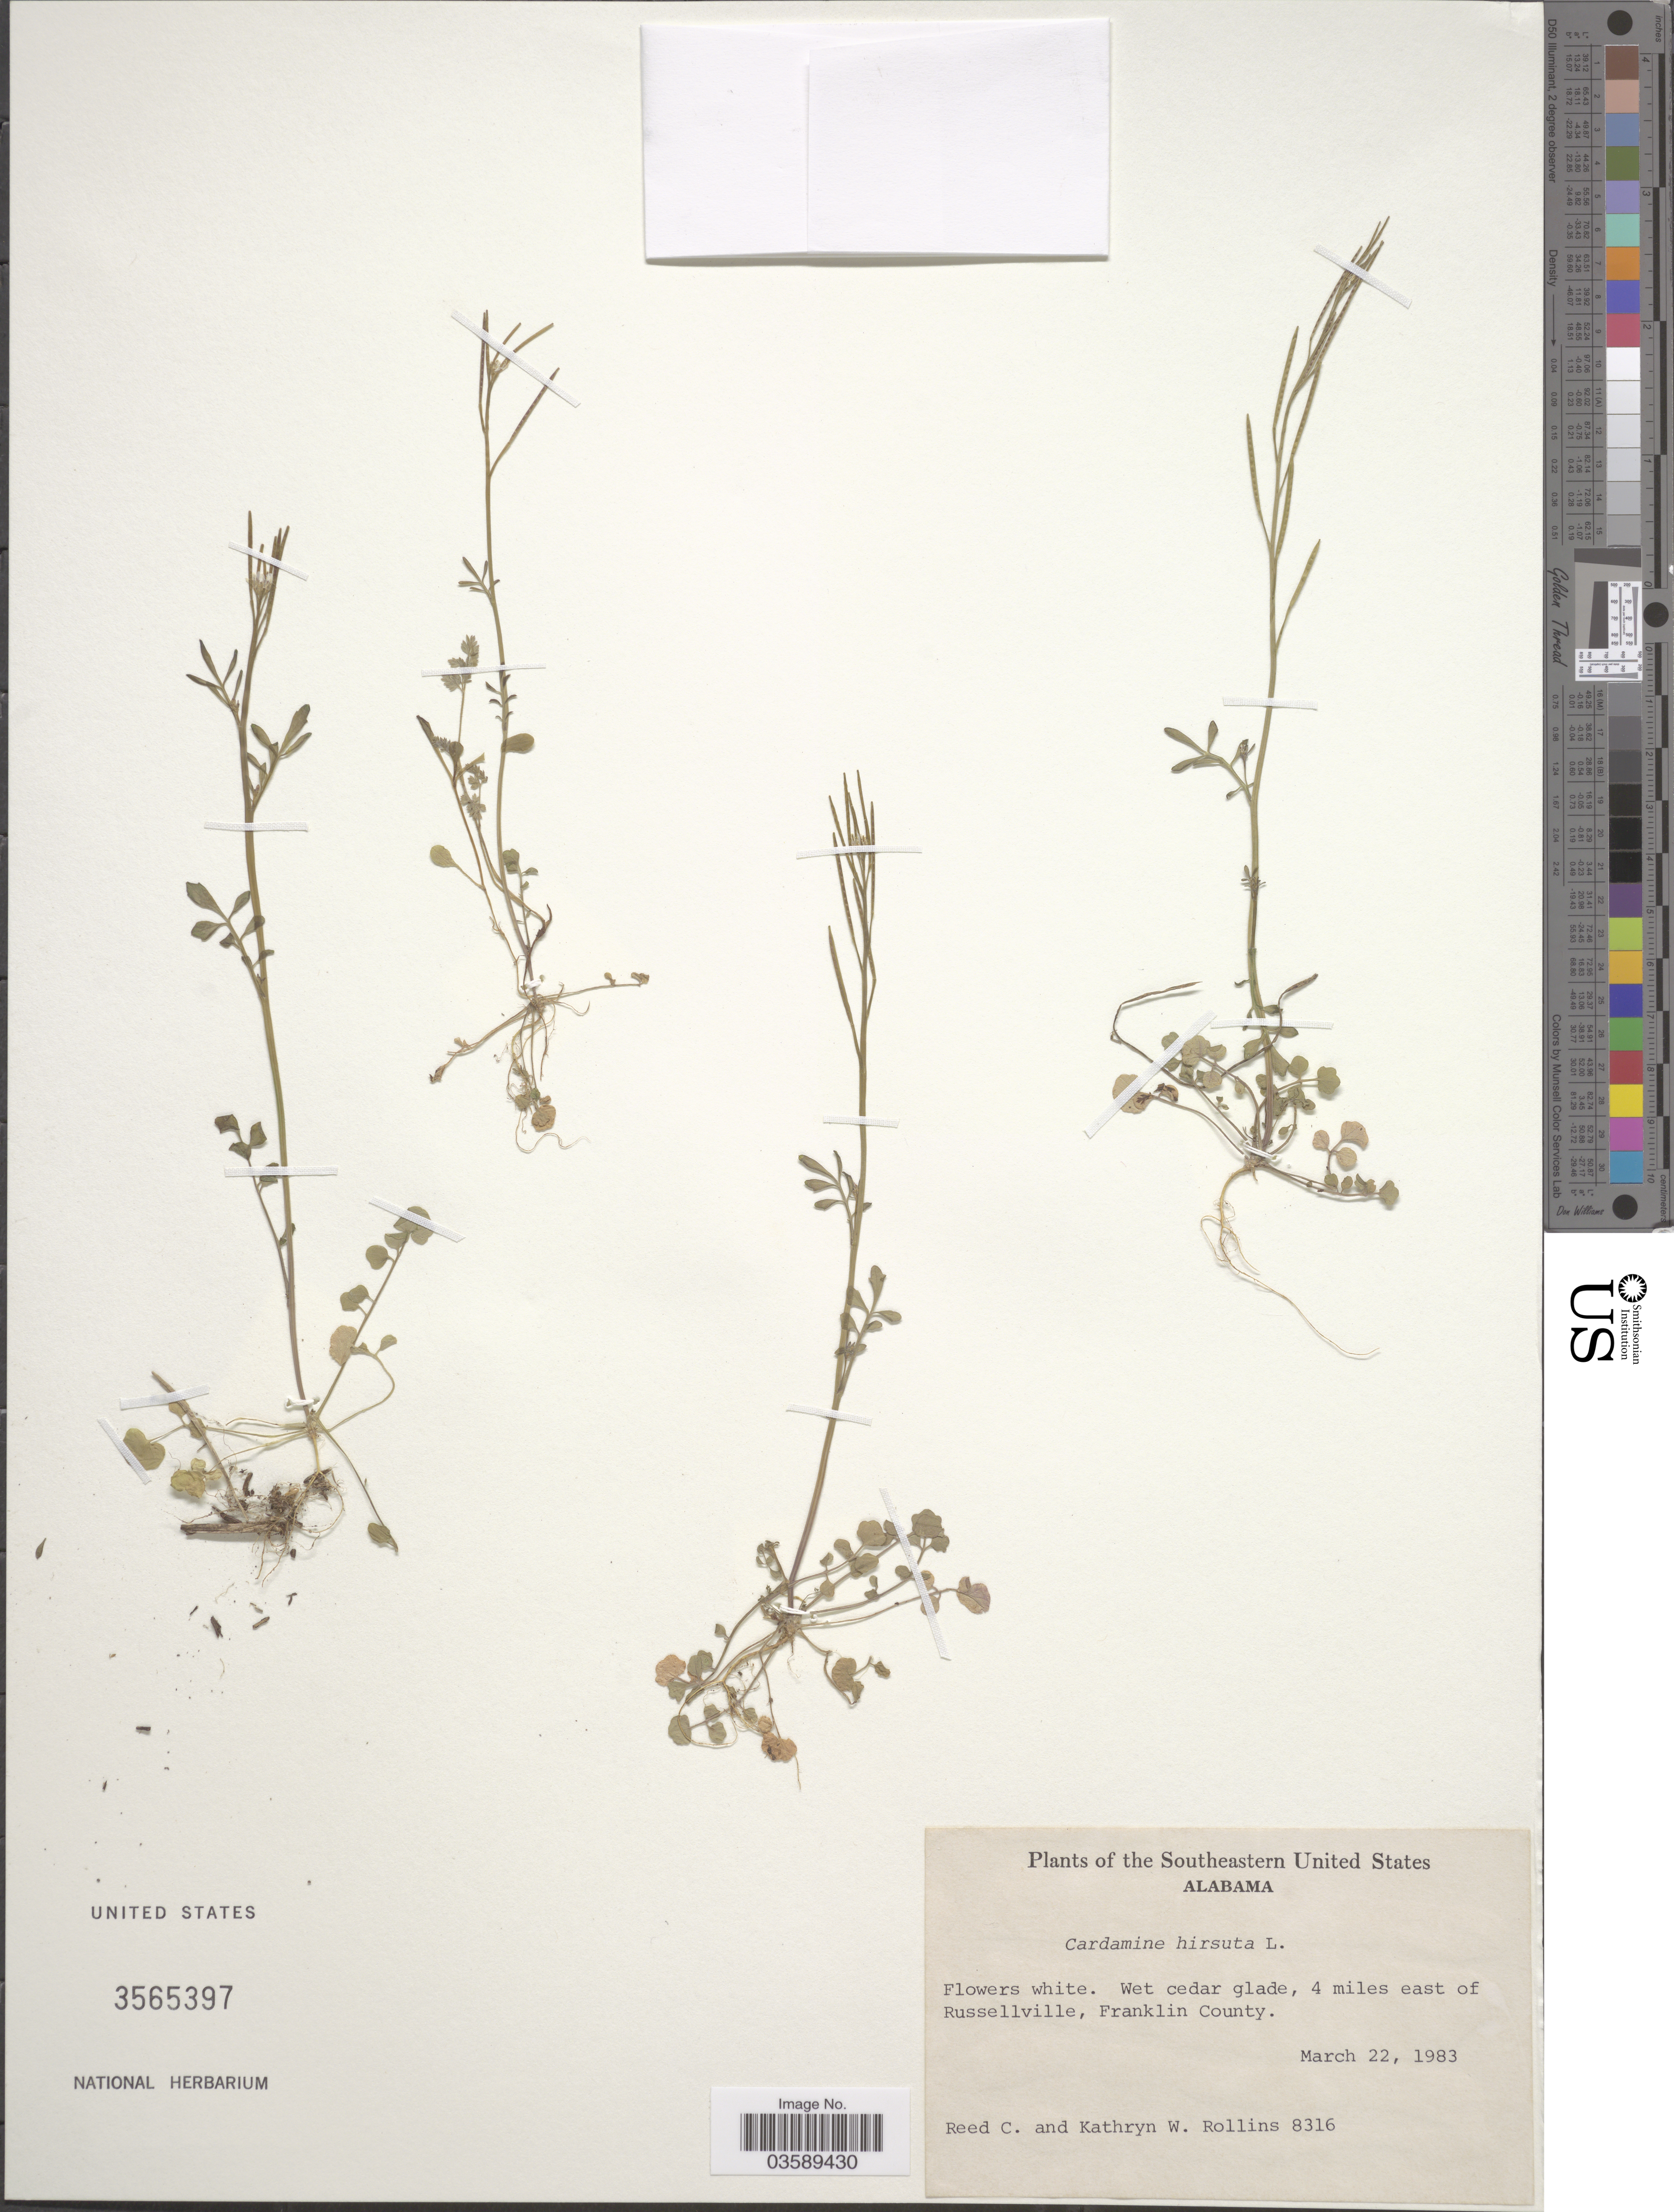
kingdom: Plantae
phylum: Tracheophyta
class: Magnoliopsida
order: Brassicales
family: Brassicaceae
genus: Cardamine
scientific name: Cardamine hirsuta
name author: L.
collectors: R. C. Rollins & K. W. Rollins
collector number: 8316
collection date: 1983-03-22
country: United States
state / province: Alabama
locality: Southeastern United States. 4 miles east of Russellville, Franklin County.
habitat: wet cedar glade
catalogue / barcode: US 3565397